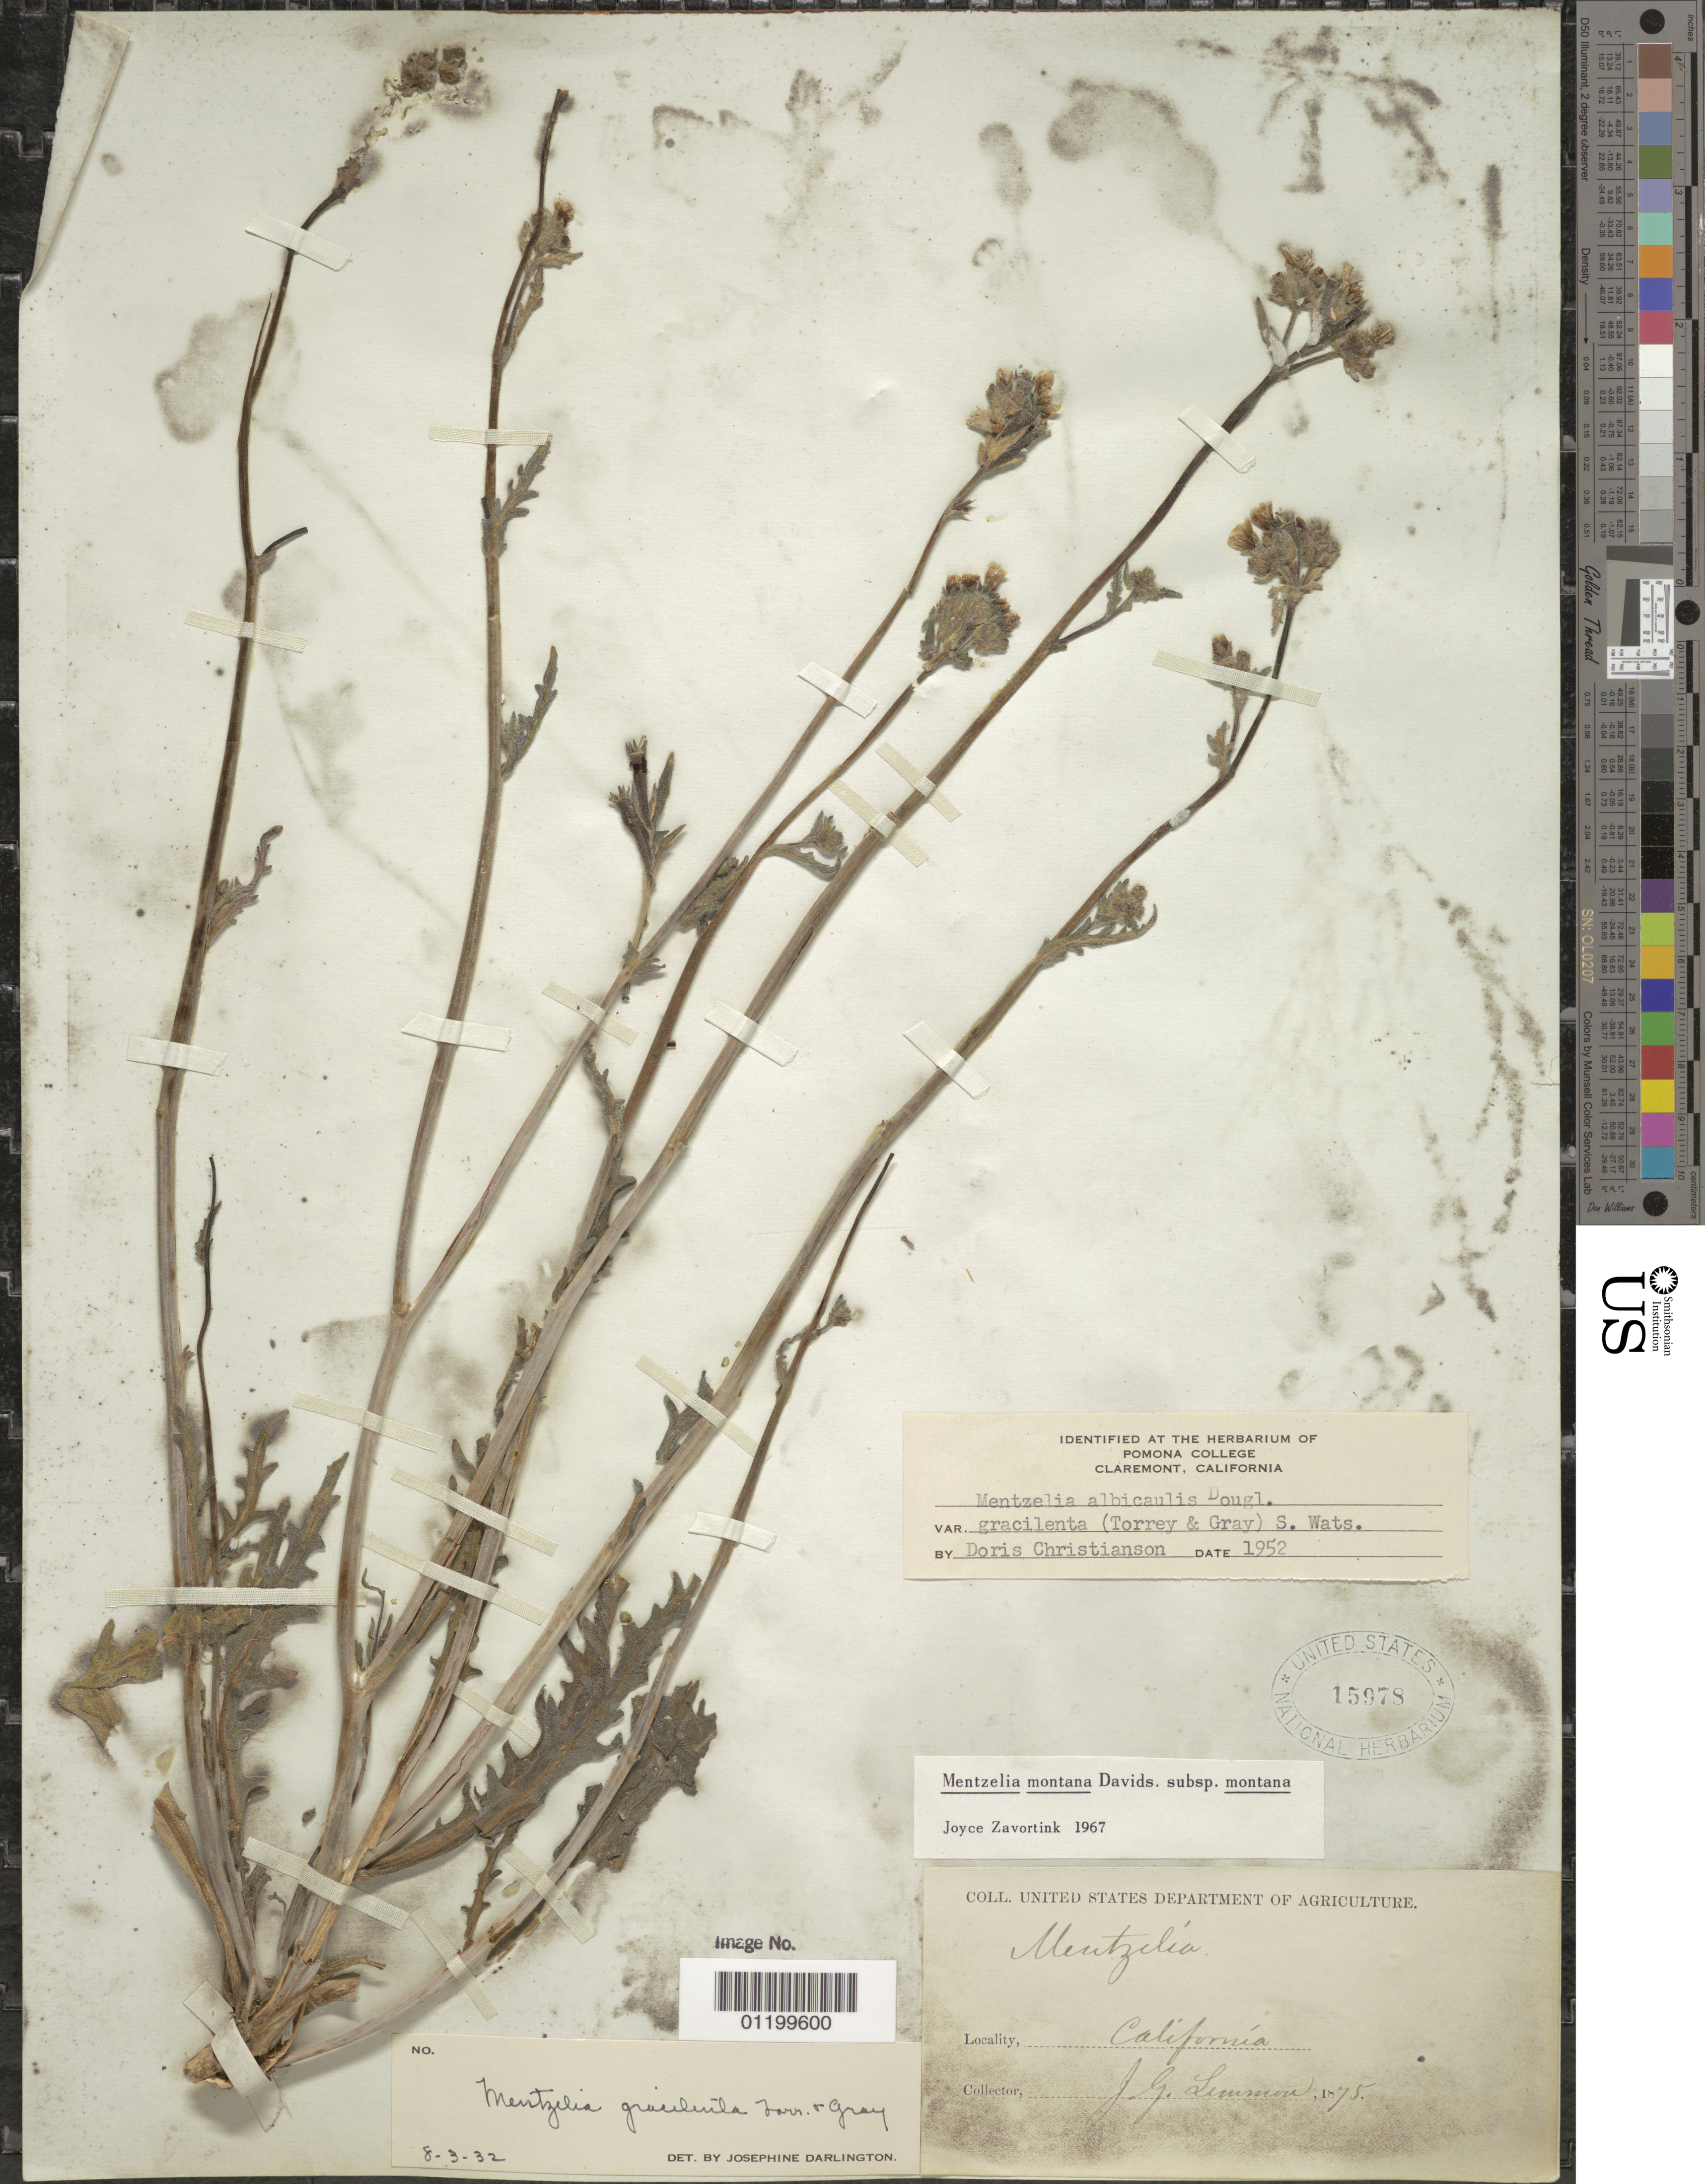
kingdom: Plantae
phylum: Tracheophyta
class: Magnoliopsida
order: Cornales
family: Loasaceae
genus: Mentzelia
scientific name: Mentzelia montana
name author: (Davidson) Davidson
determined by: Zavortink, J. E.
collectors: J. G. Lemmon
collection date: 1875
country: United States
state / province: California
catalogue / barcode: US 15978